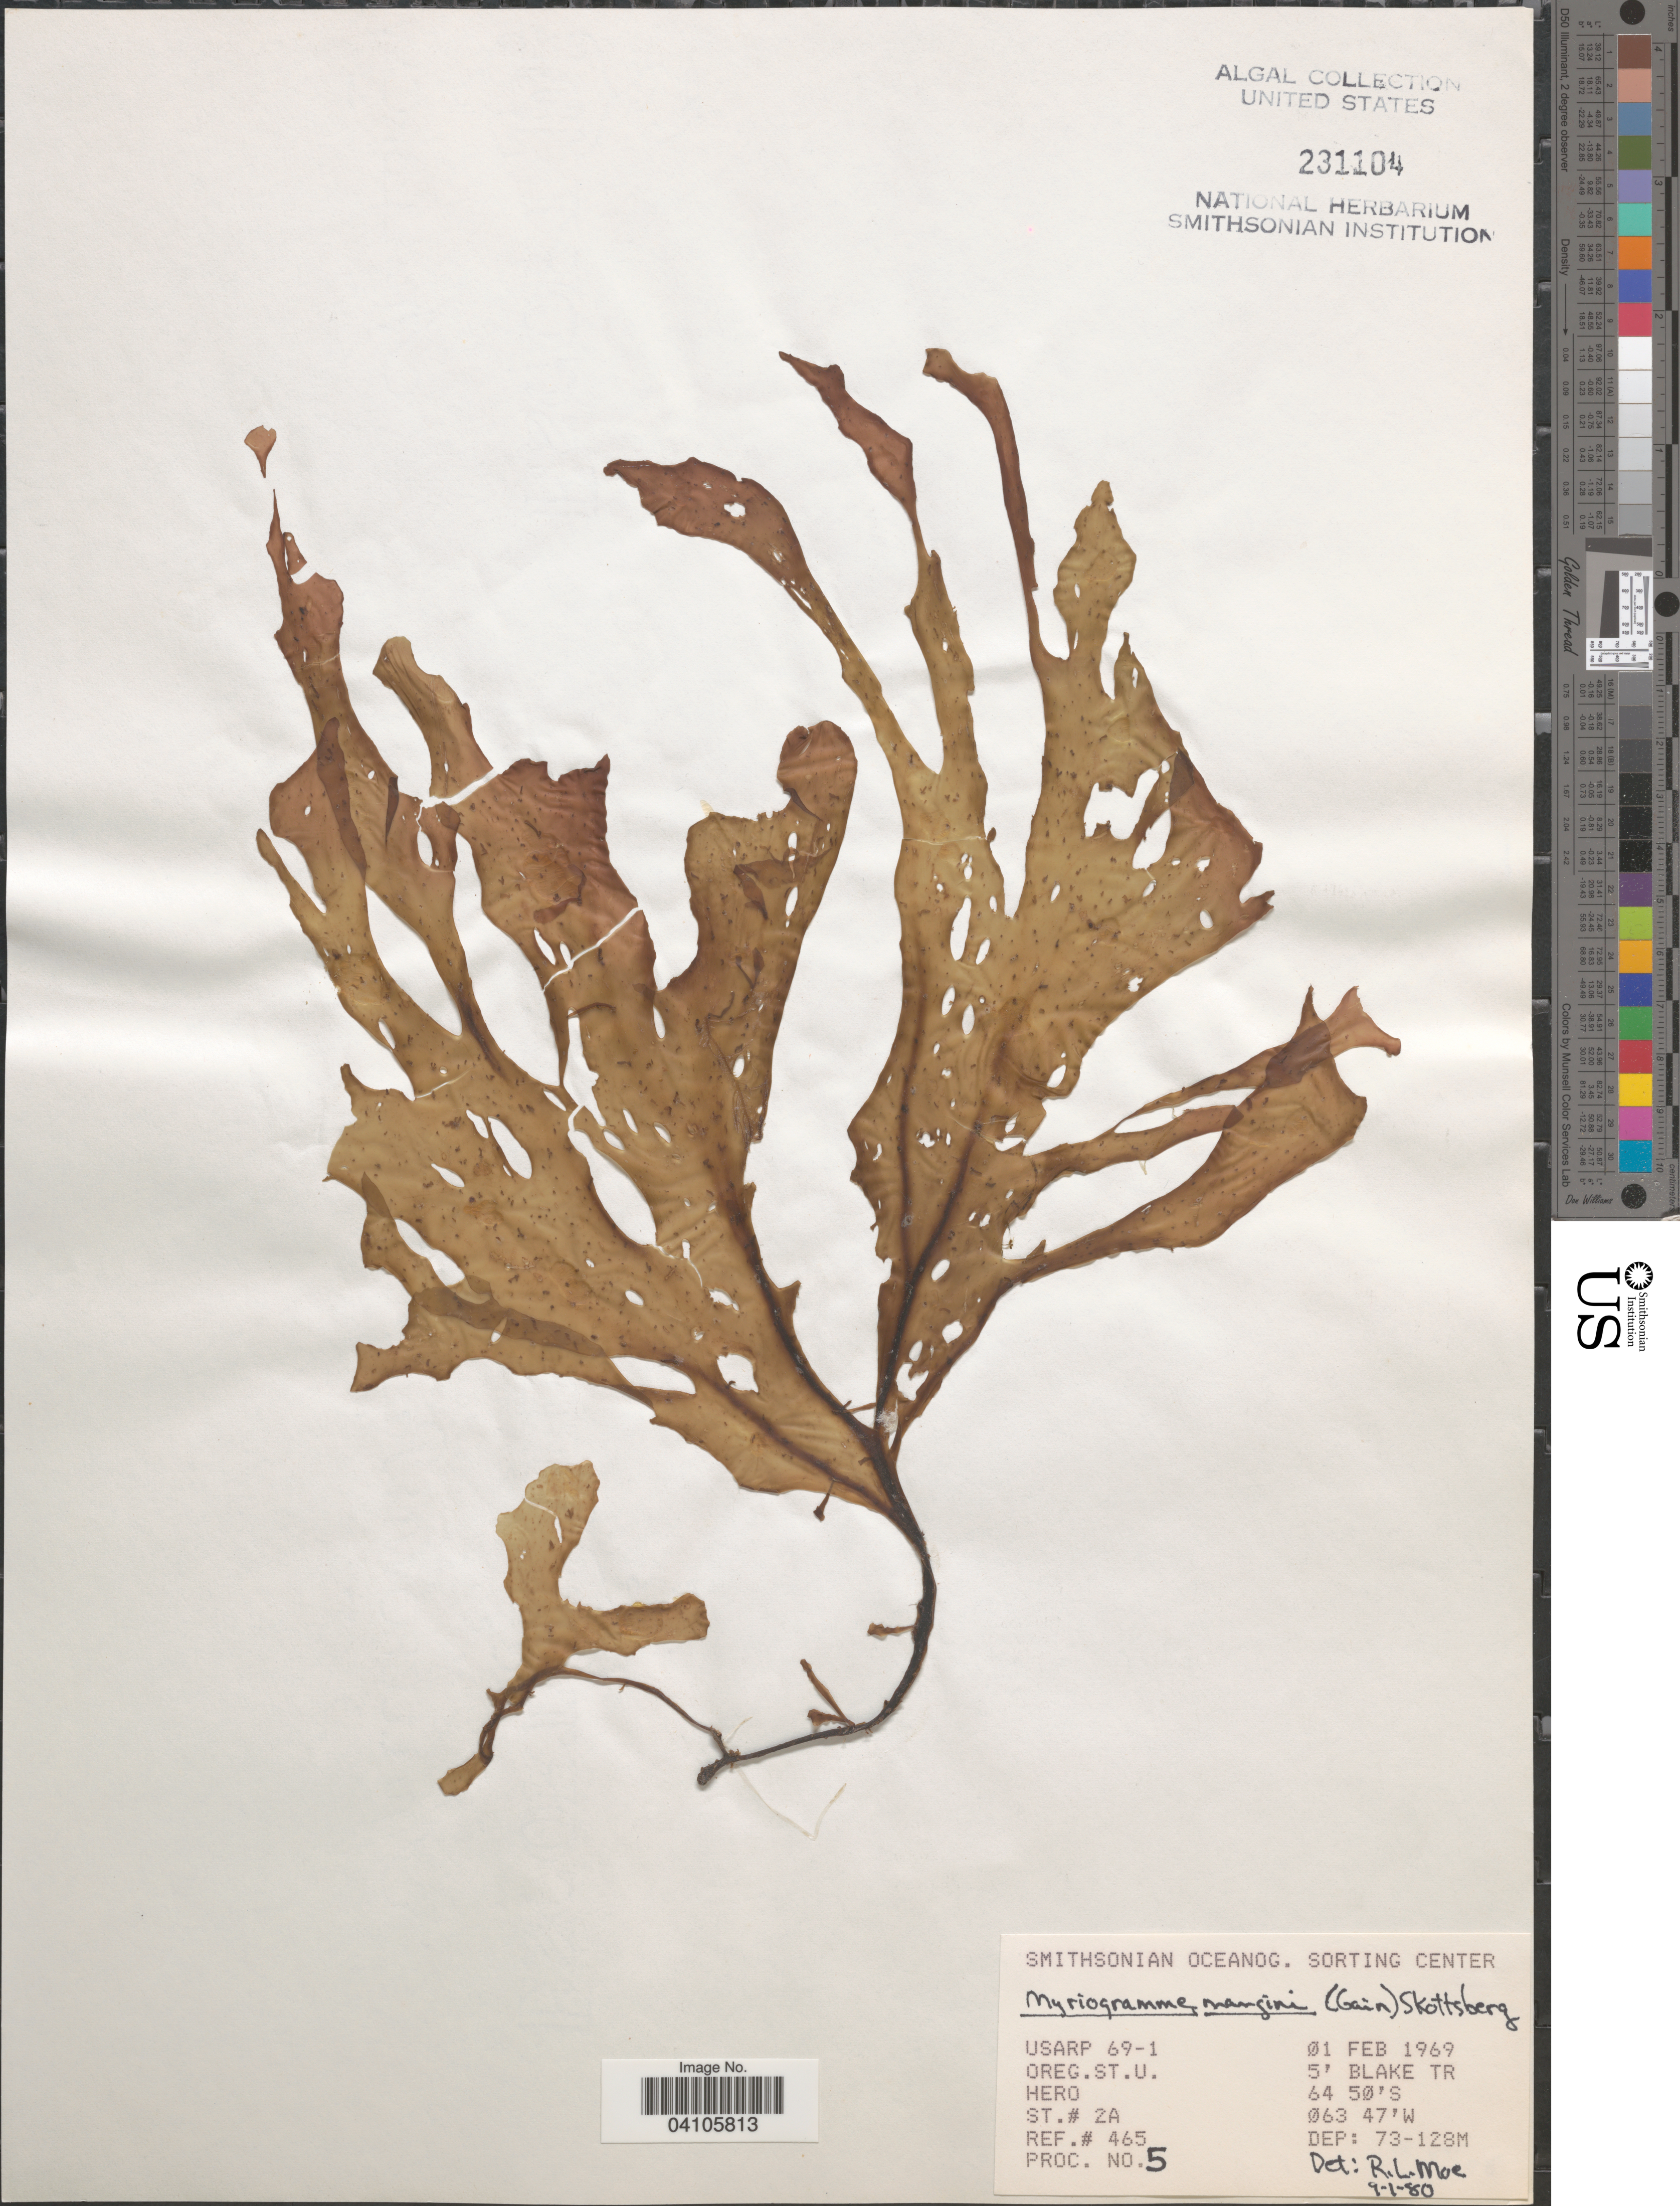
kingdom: Plantae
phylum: Rhodophyta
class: Florideophyceae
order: Ceramiales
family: Delesseriaceae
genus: Myriogramme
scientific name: Myriogramme manginii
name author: (Gain) Skottsb.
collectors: T. Blake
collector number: Proc. 5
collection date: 1969-02-01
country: Antarctica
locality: USARP 69-1.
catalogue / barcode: US 231104